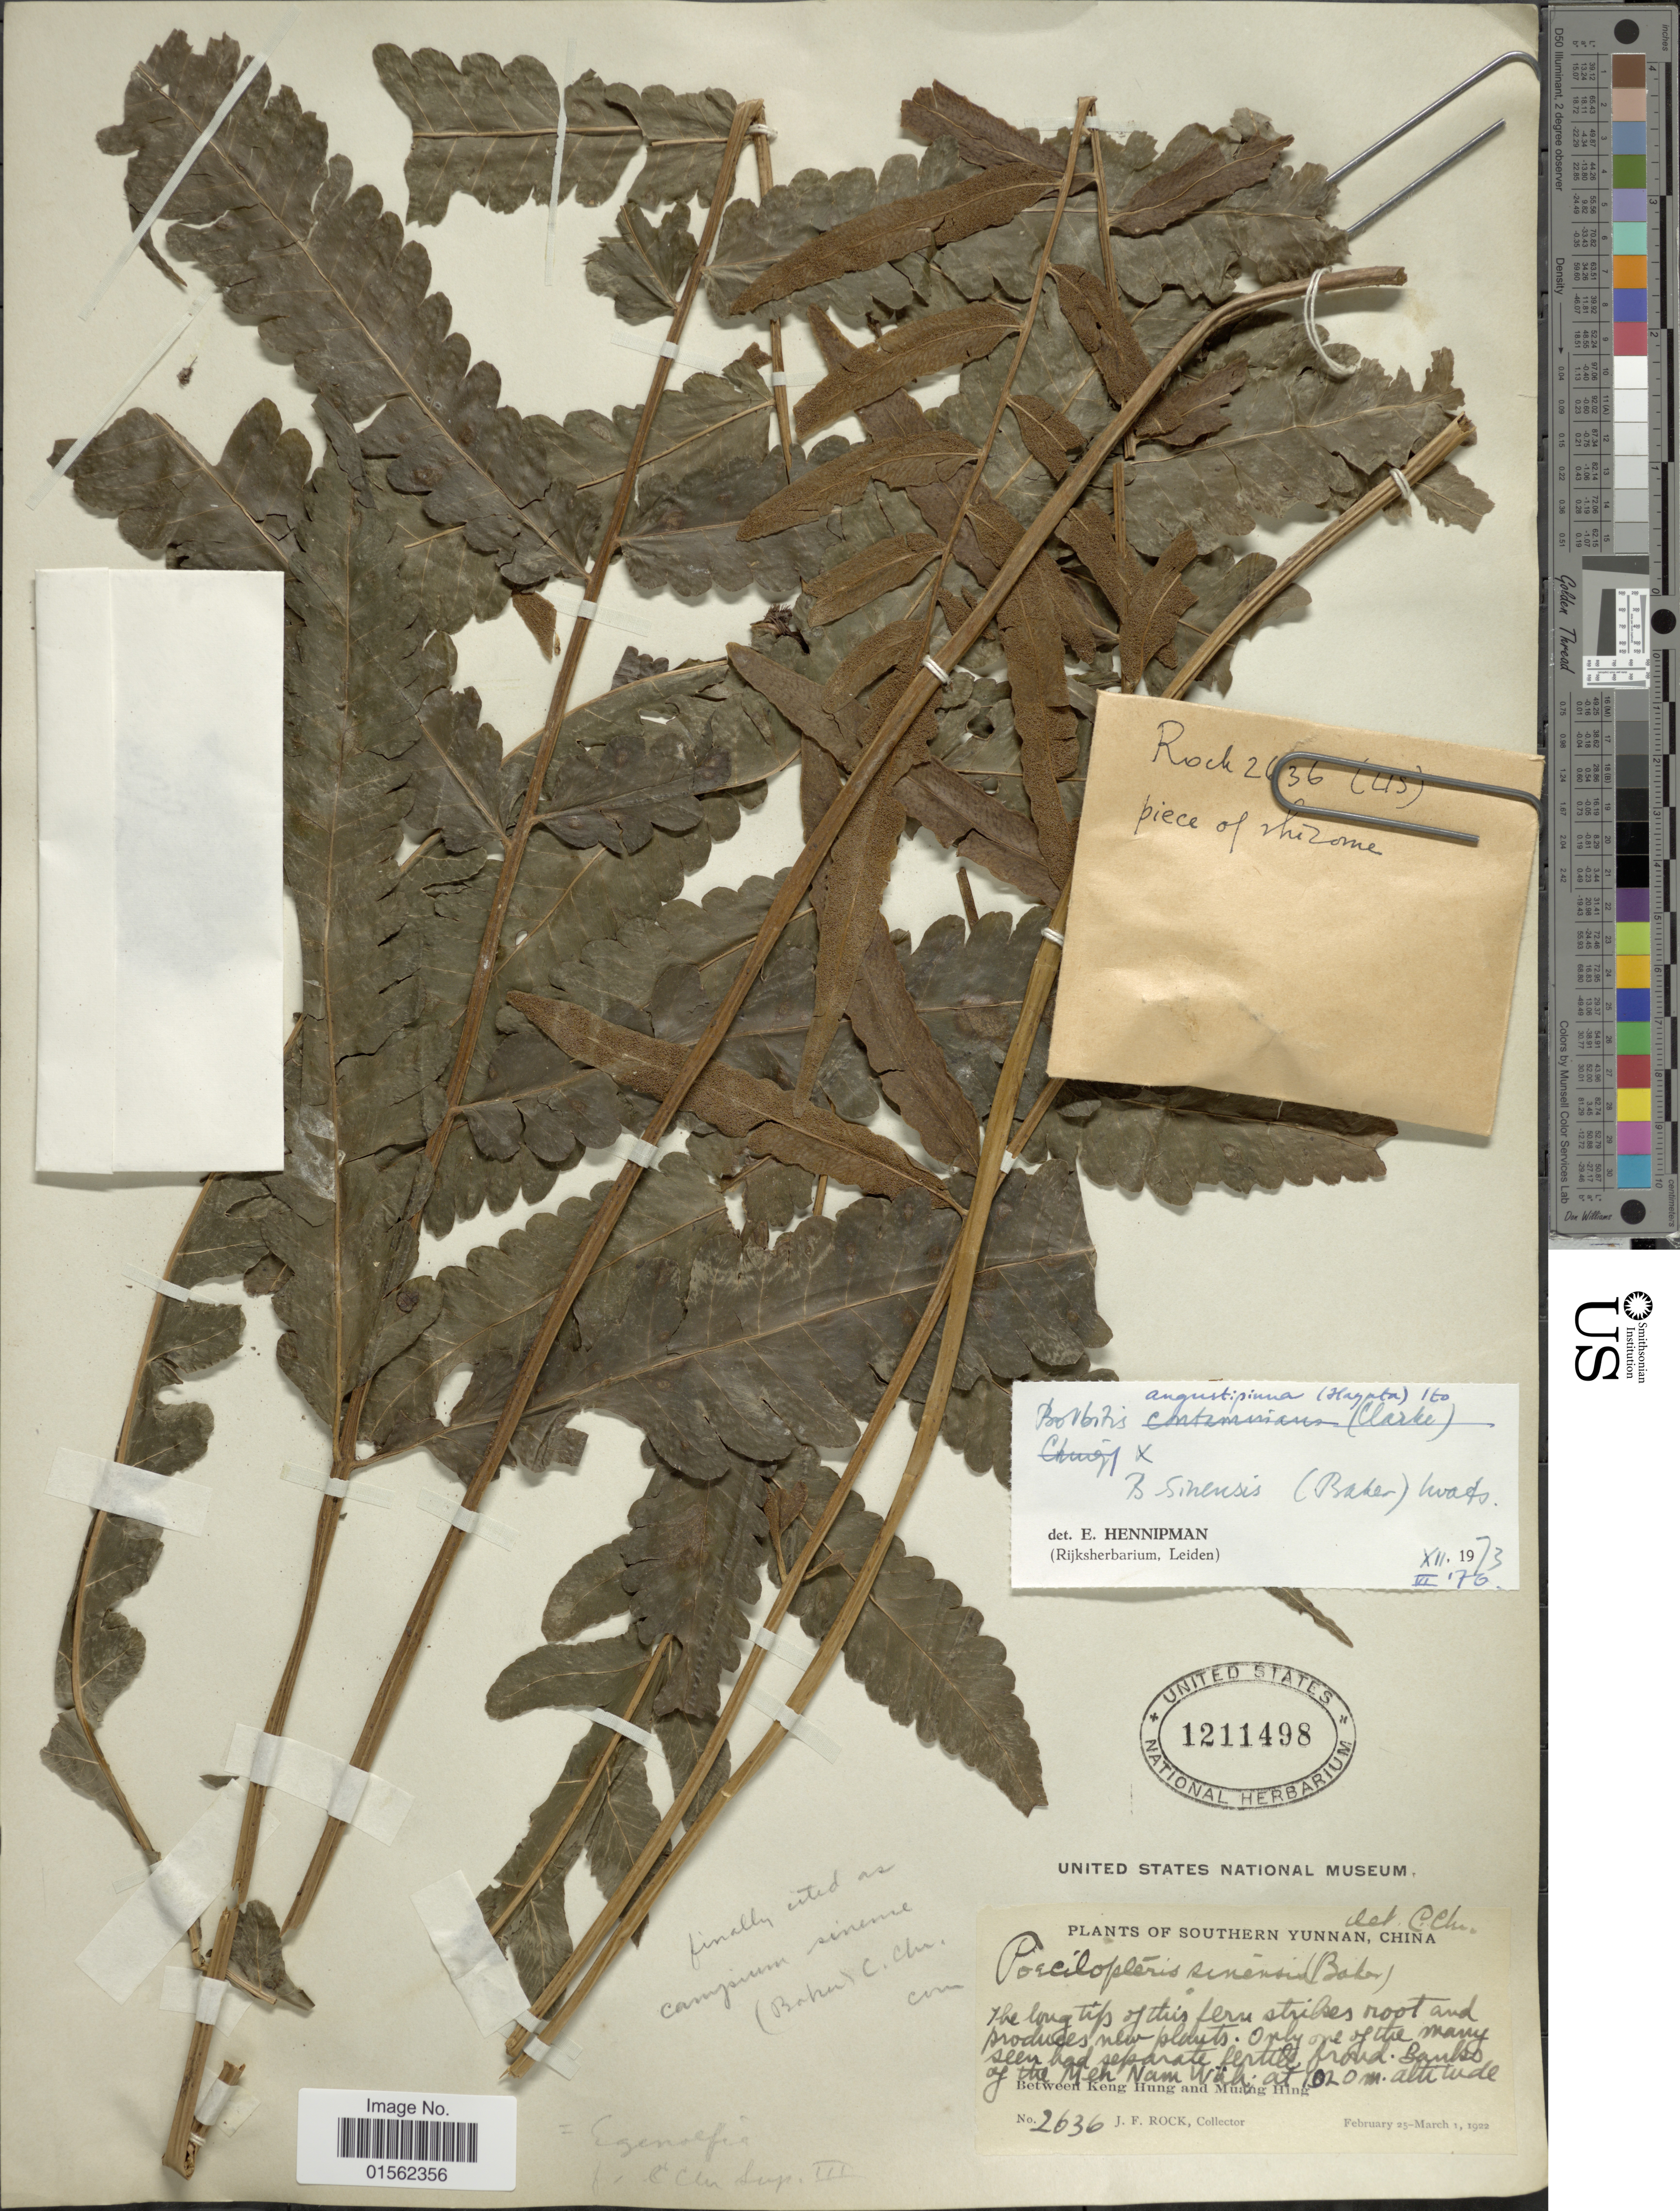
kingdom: Plantae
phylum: Tracheophyta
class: Polypodiopsida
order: Polypodiales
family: Dryopteridaceae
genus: Bolbitis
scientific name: Bolbitis sinensis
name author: (Baker) K. Iwats.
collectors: J. Rock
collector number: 2636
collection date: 1922-02-25/1922-03-01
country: China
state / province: Yunnan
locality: Southern Yunnan, China, banks of the Meh Nam Wah, between Keng Hung and Muang Hing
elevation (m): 1020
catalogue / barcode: US 1211498